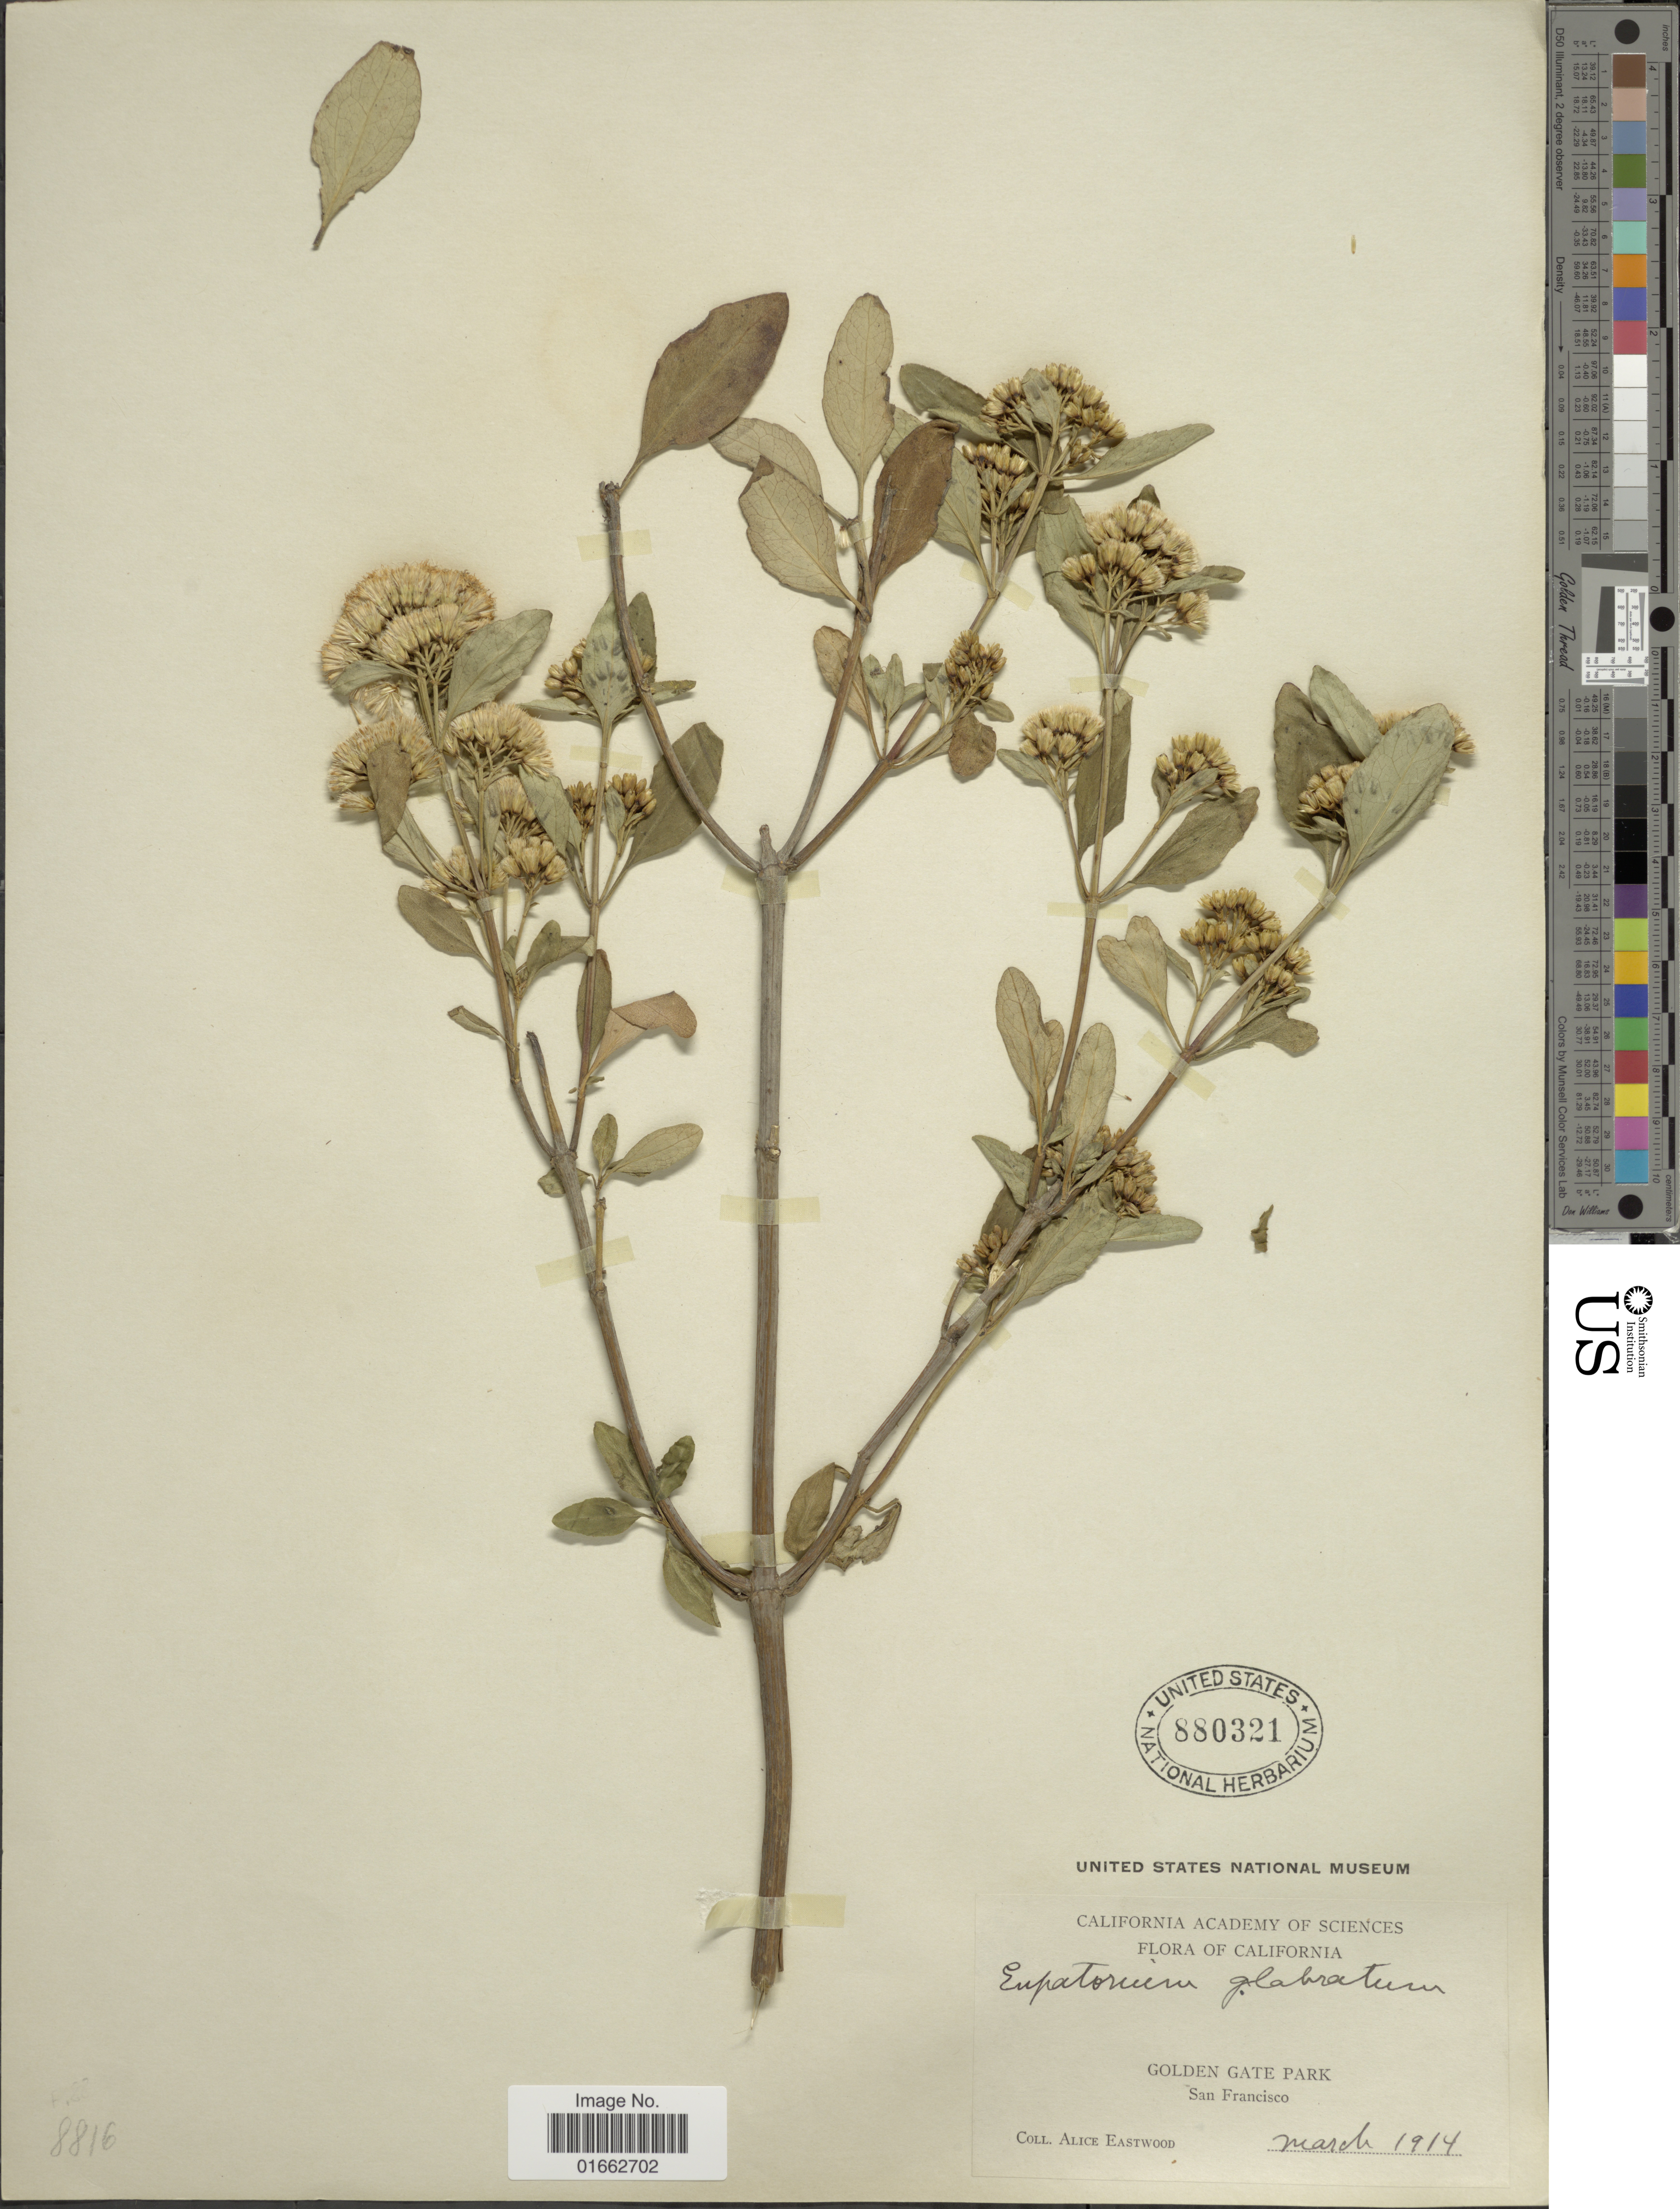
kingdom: Plantae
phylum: Tracheophyta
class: Magnoliopsida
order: Asterales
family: Asteraceae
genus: Critonia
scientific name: Critonia glabratum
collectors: A. Eastwood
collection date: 1914-03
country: United States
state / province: California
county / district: San Francisco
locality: Golden State Park, San Francisco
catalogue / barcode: US 880321